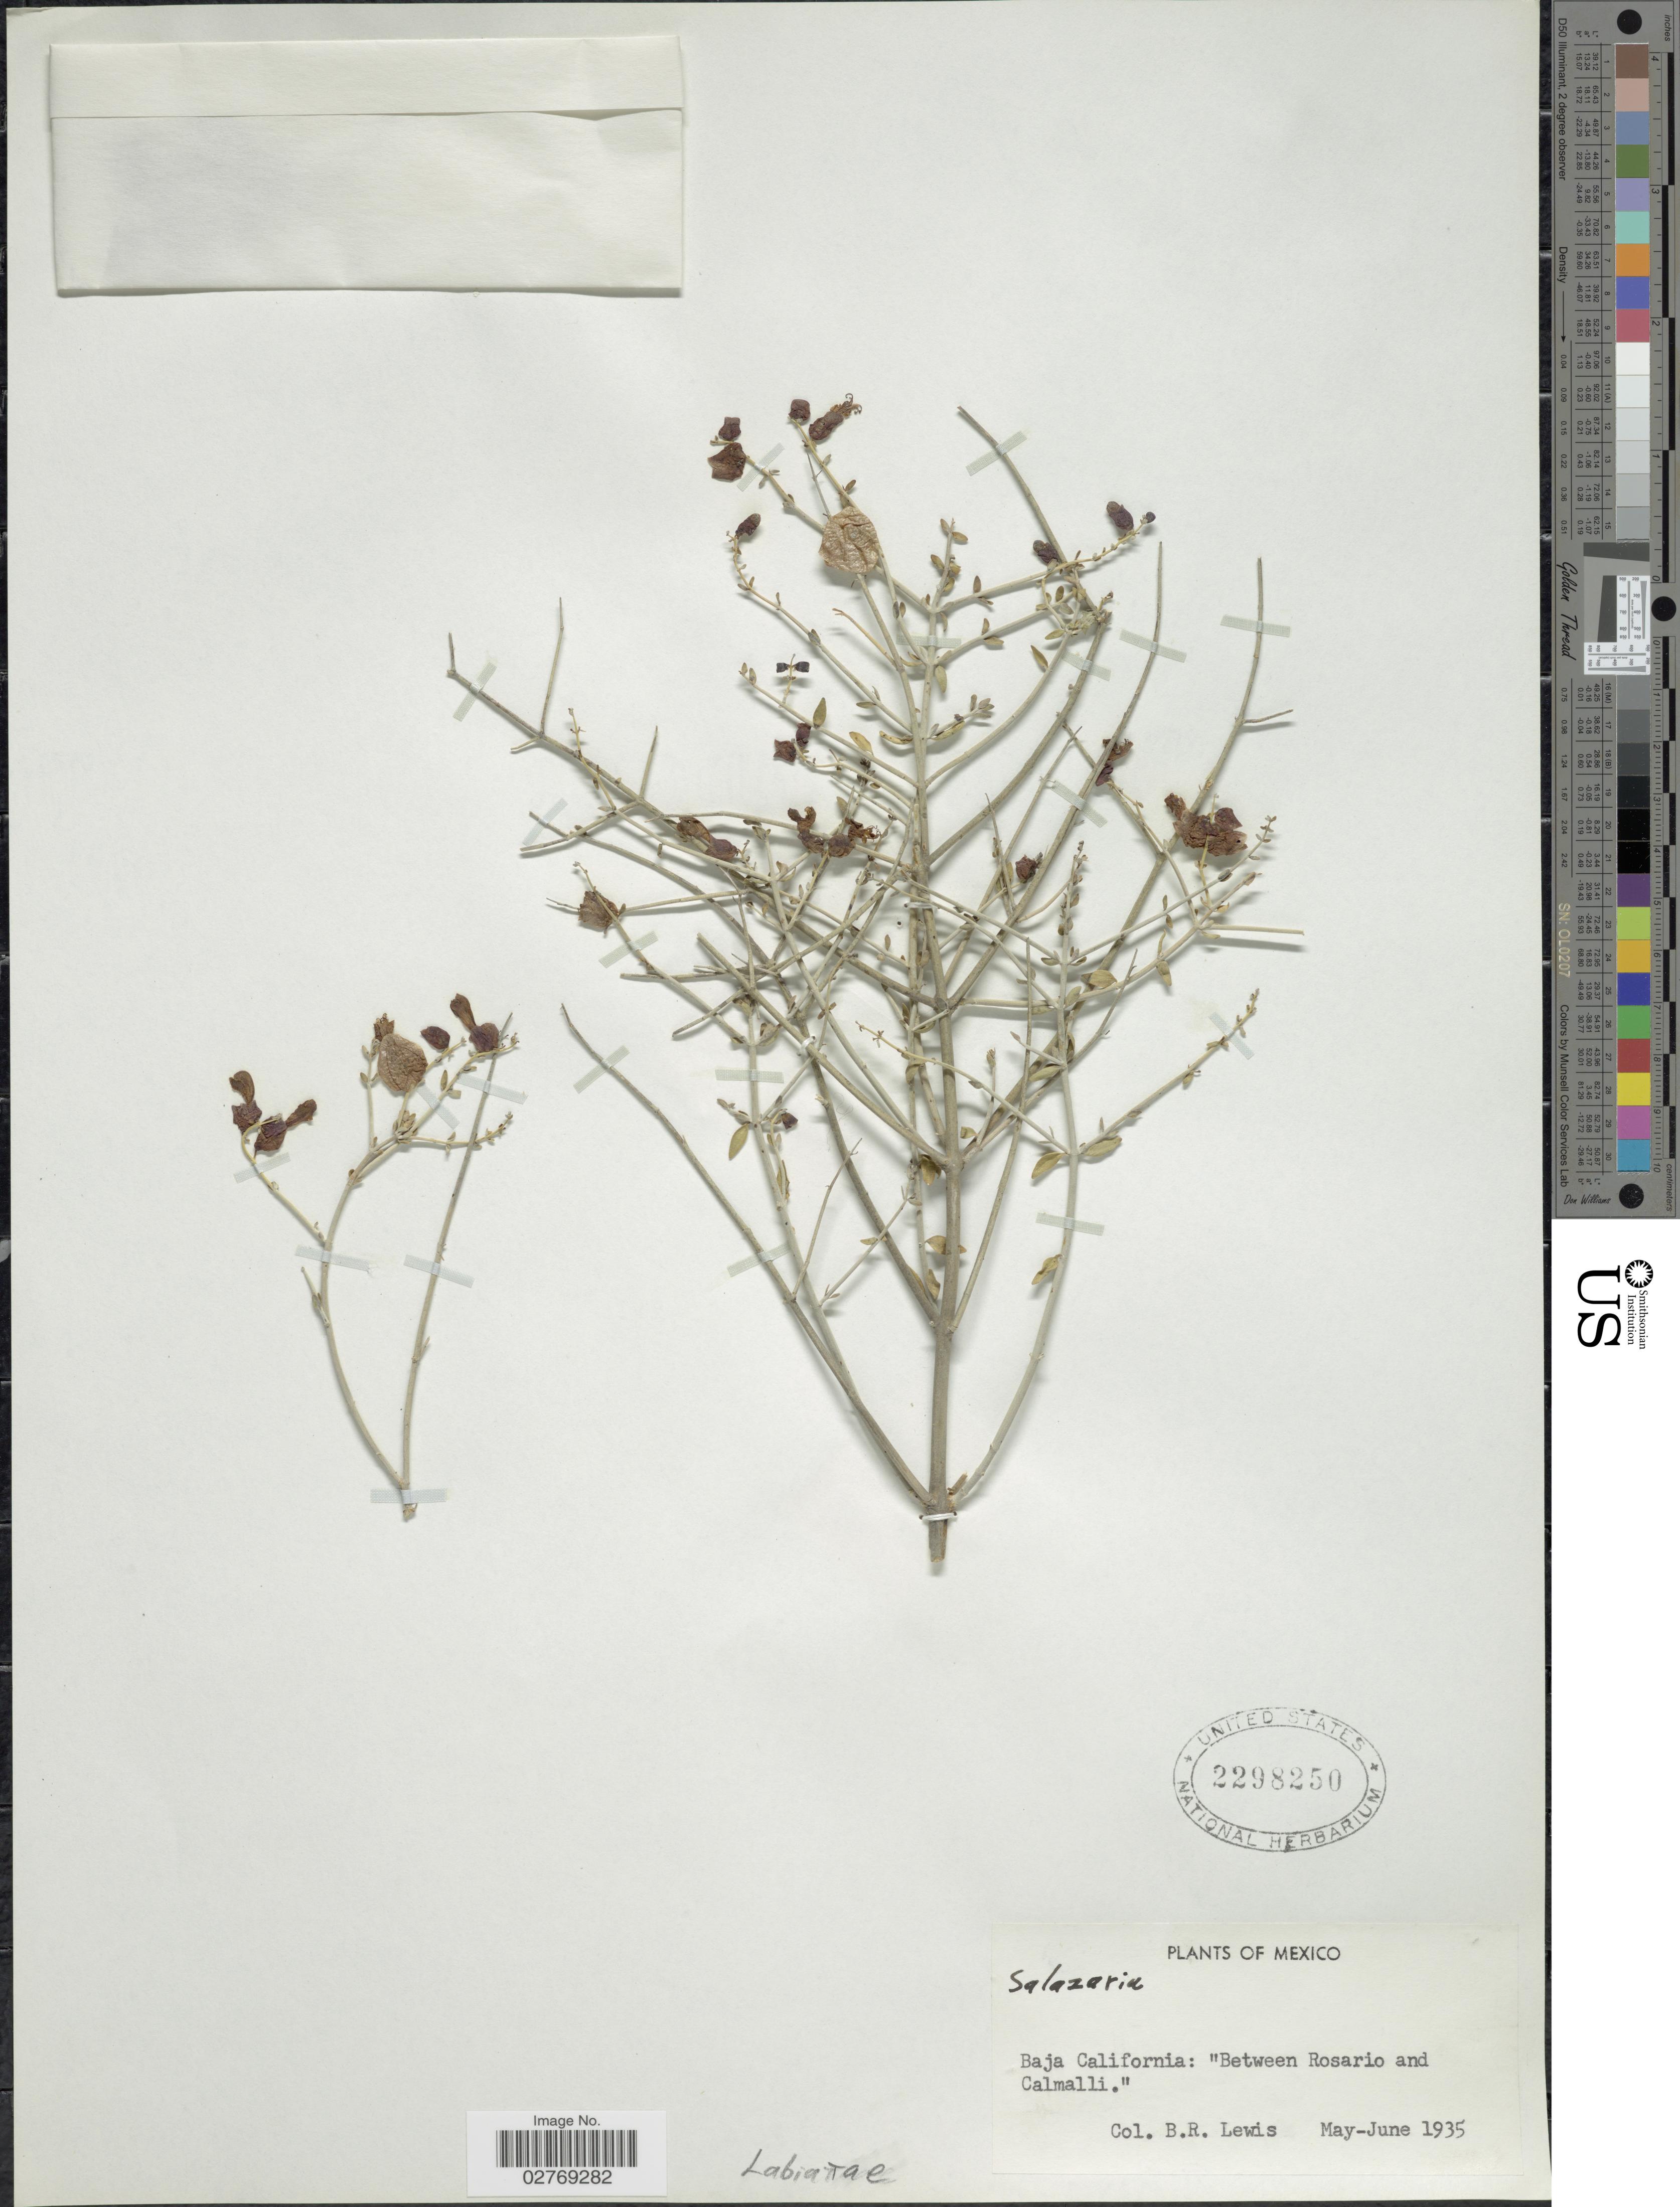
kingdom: Plantae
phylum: Tracheophyta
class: Magnoliopsida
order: Lamiales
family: Lamiaceae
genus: Scutellaria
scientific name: Scutellaria sp.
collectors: B. R. Lewis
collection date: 1935-05/1935-06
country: Mexico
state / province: Baja California Sur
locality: Between Rosario and Calmalli.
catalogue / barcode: US 2298250